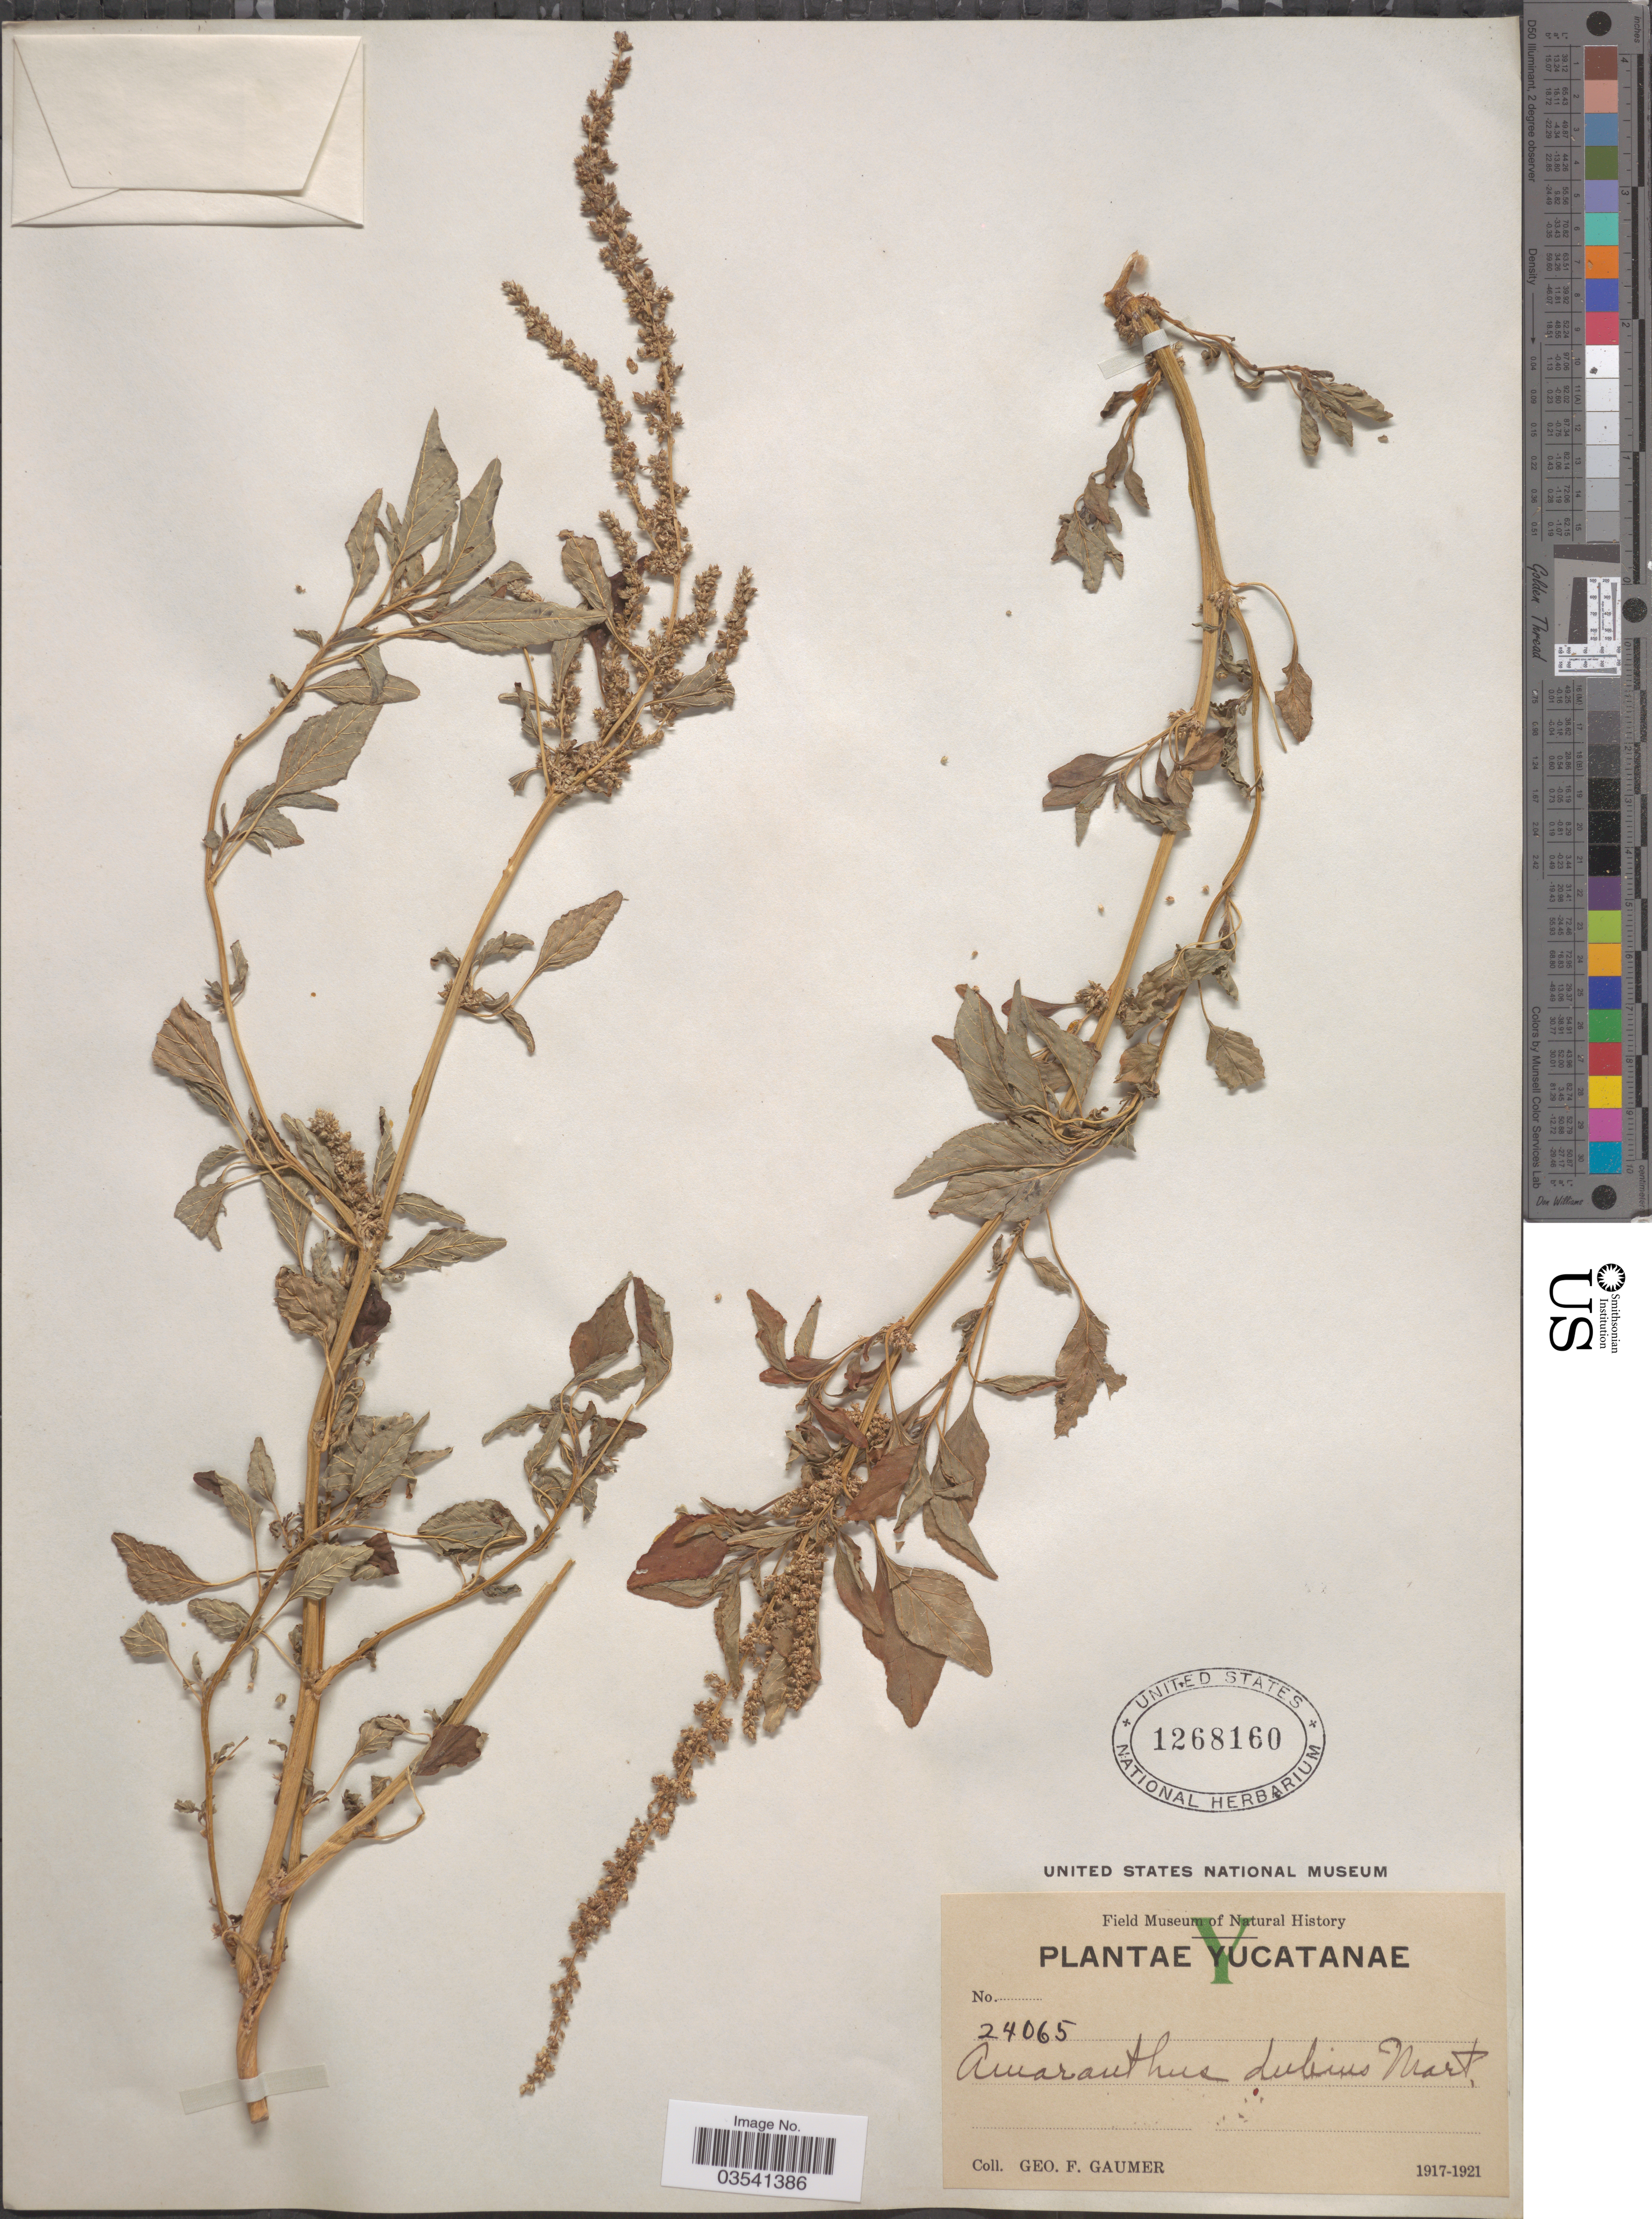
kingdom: Plantae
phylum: Tracheophyta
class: Magnoliopsida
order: Caryophyllales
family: Amaranthaceae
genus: Amaranthus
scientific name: Amaranthus dubius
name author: Mart. ex Thell.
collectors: G. F. Gaumer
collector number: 24065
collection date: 1917/1921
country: Mexico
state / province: Yucatán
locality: Yucatanae.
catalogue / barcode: US 1268160